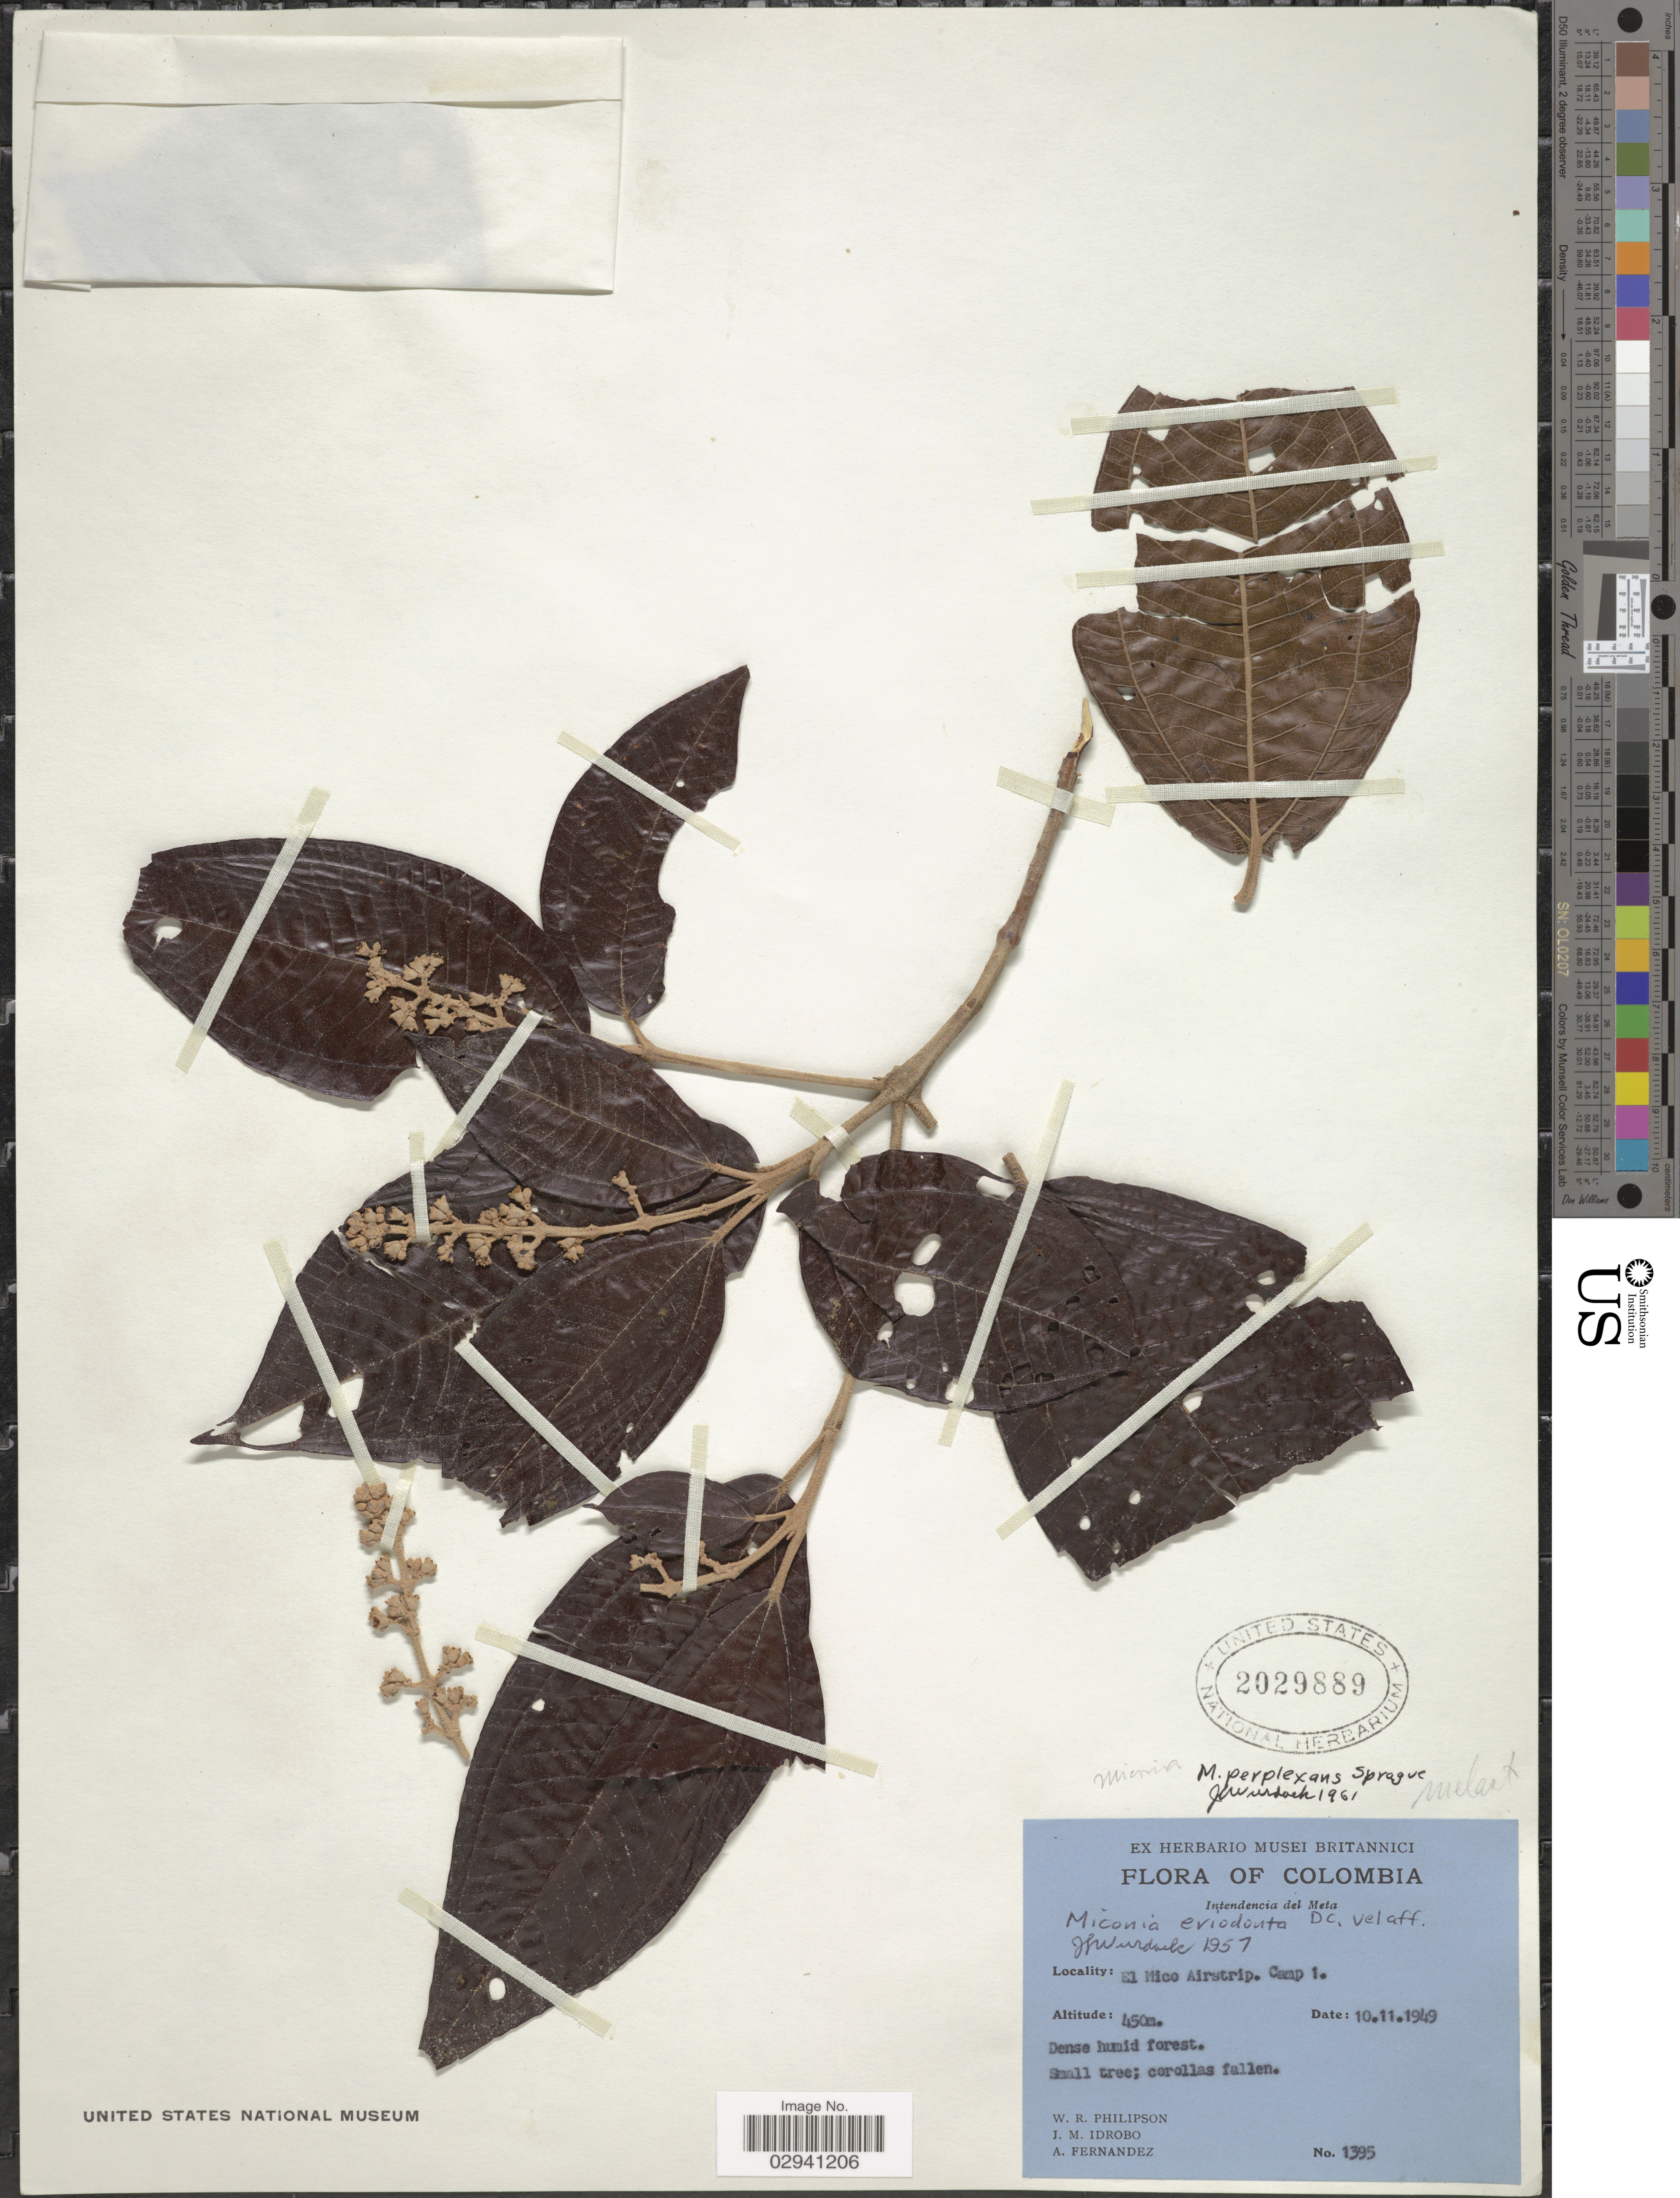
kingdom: Plantae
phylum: Tracheophyta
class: Magnoliopsida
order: Myrtales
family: Melastomataceae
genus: Miconia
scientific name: Miconia multispicata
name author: Naudin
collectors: W. R. Philipson, J. M. Idrobo & A. Fernandez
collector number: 1395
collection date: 1949-11-10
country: Colombia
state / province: Meta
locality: Intendencia del Meta. El Mico Airstrip. Camp 1.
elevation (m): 450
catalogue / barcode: US 2029889